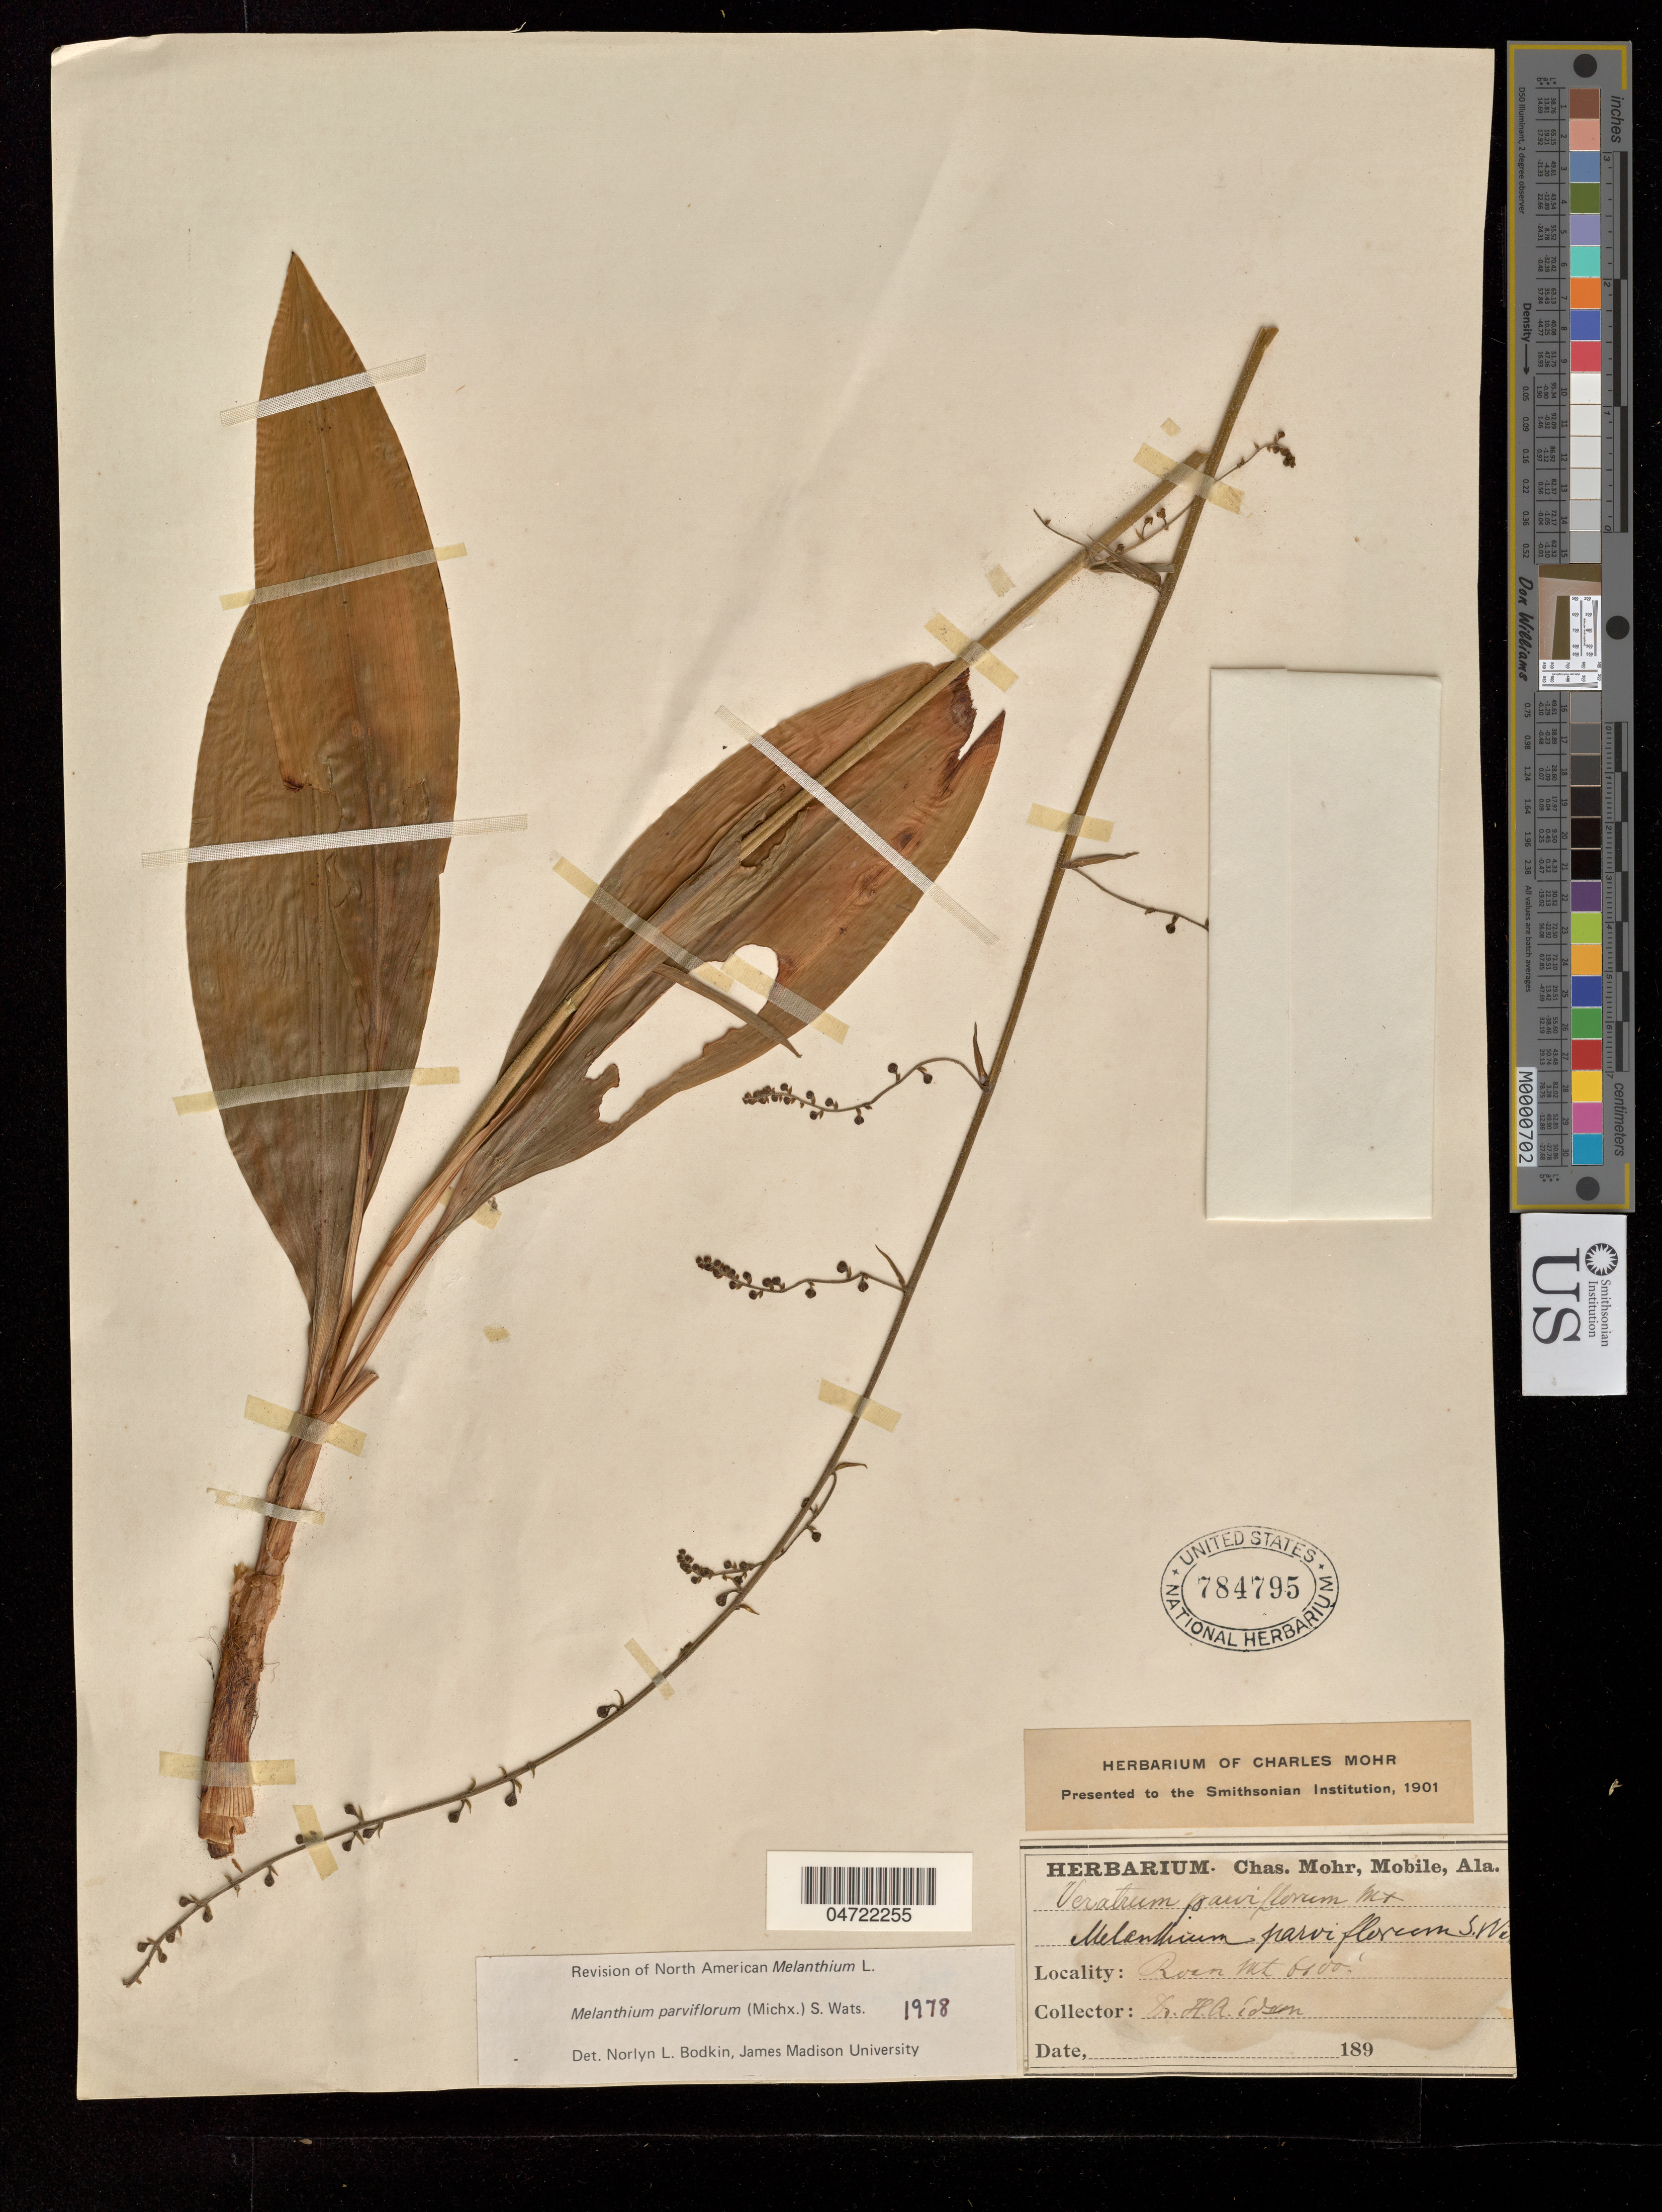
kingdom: Plantae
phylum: Tracheophyta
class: Liliopsida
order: Liliales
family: Melanthiaceae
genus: Melanthium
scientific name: Melanthium parviflorum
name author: (Michx.) S. Watson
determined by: Bodkin, N. L.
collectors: C. T. Mohr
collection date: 1894-08-29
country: United States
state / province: Tennessee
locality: Roan Mt.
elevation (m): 1798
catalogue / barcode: US 784795